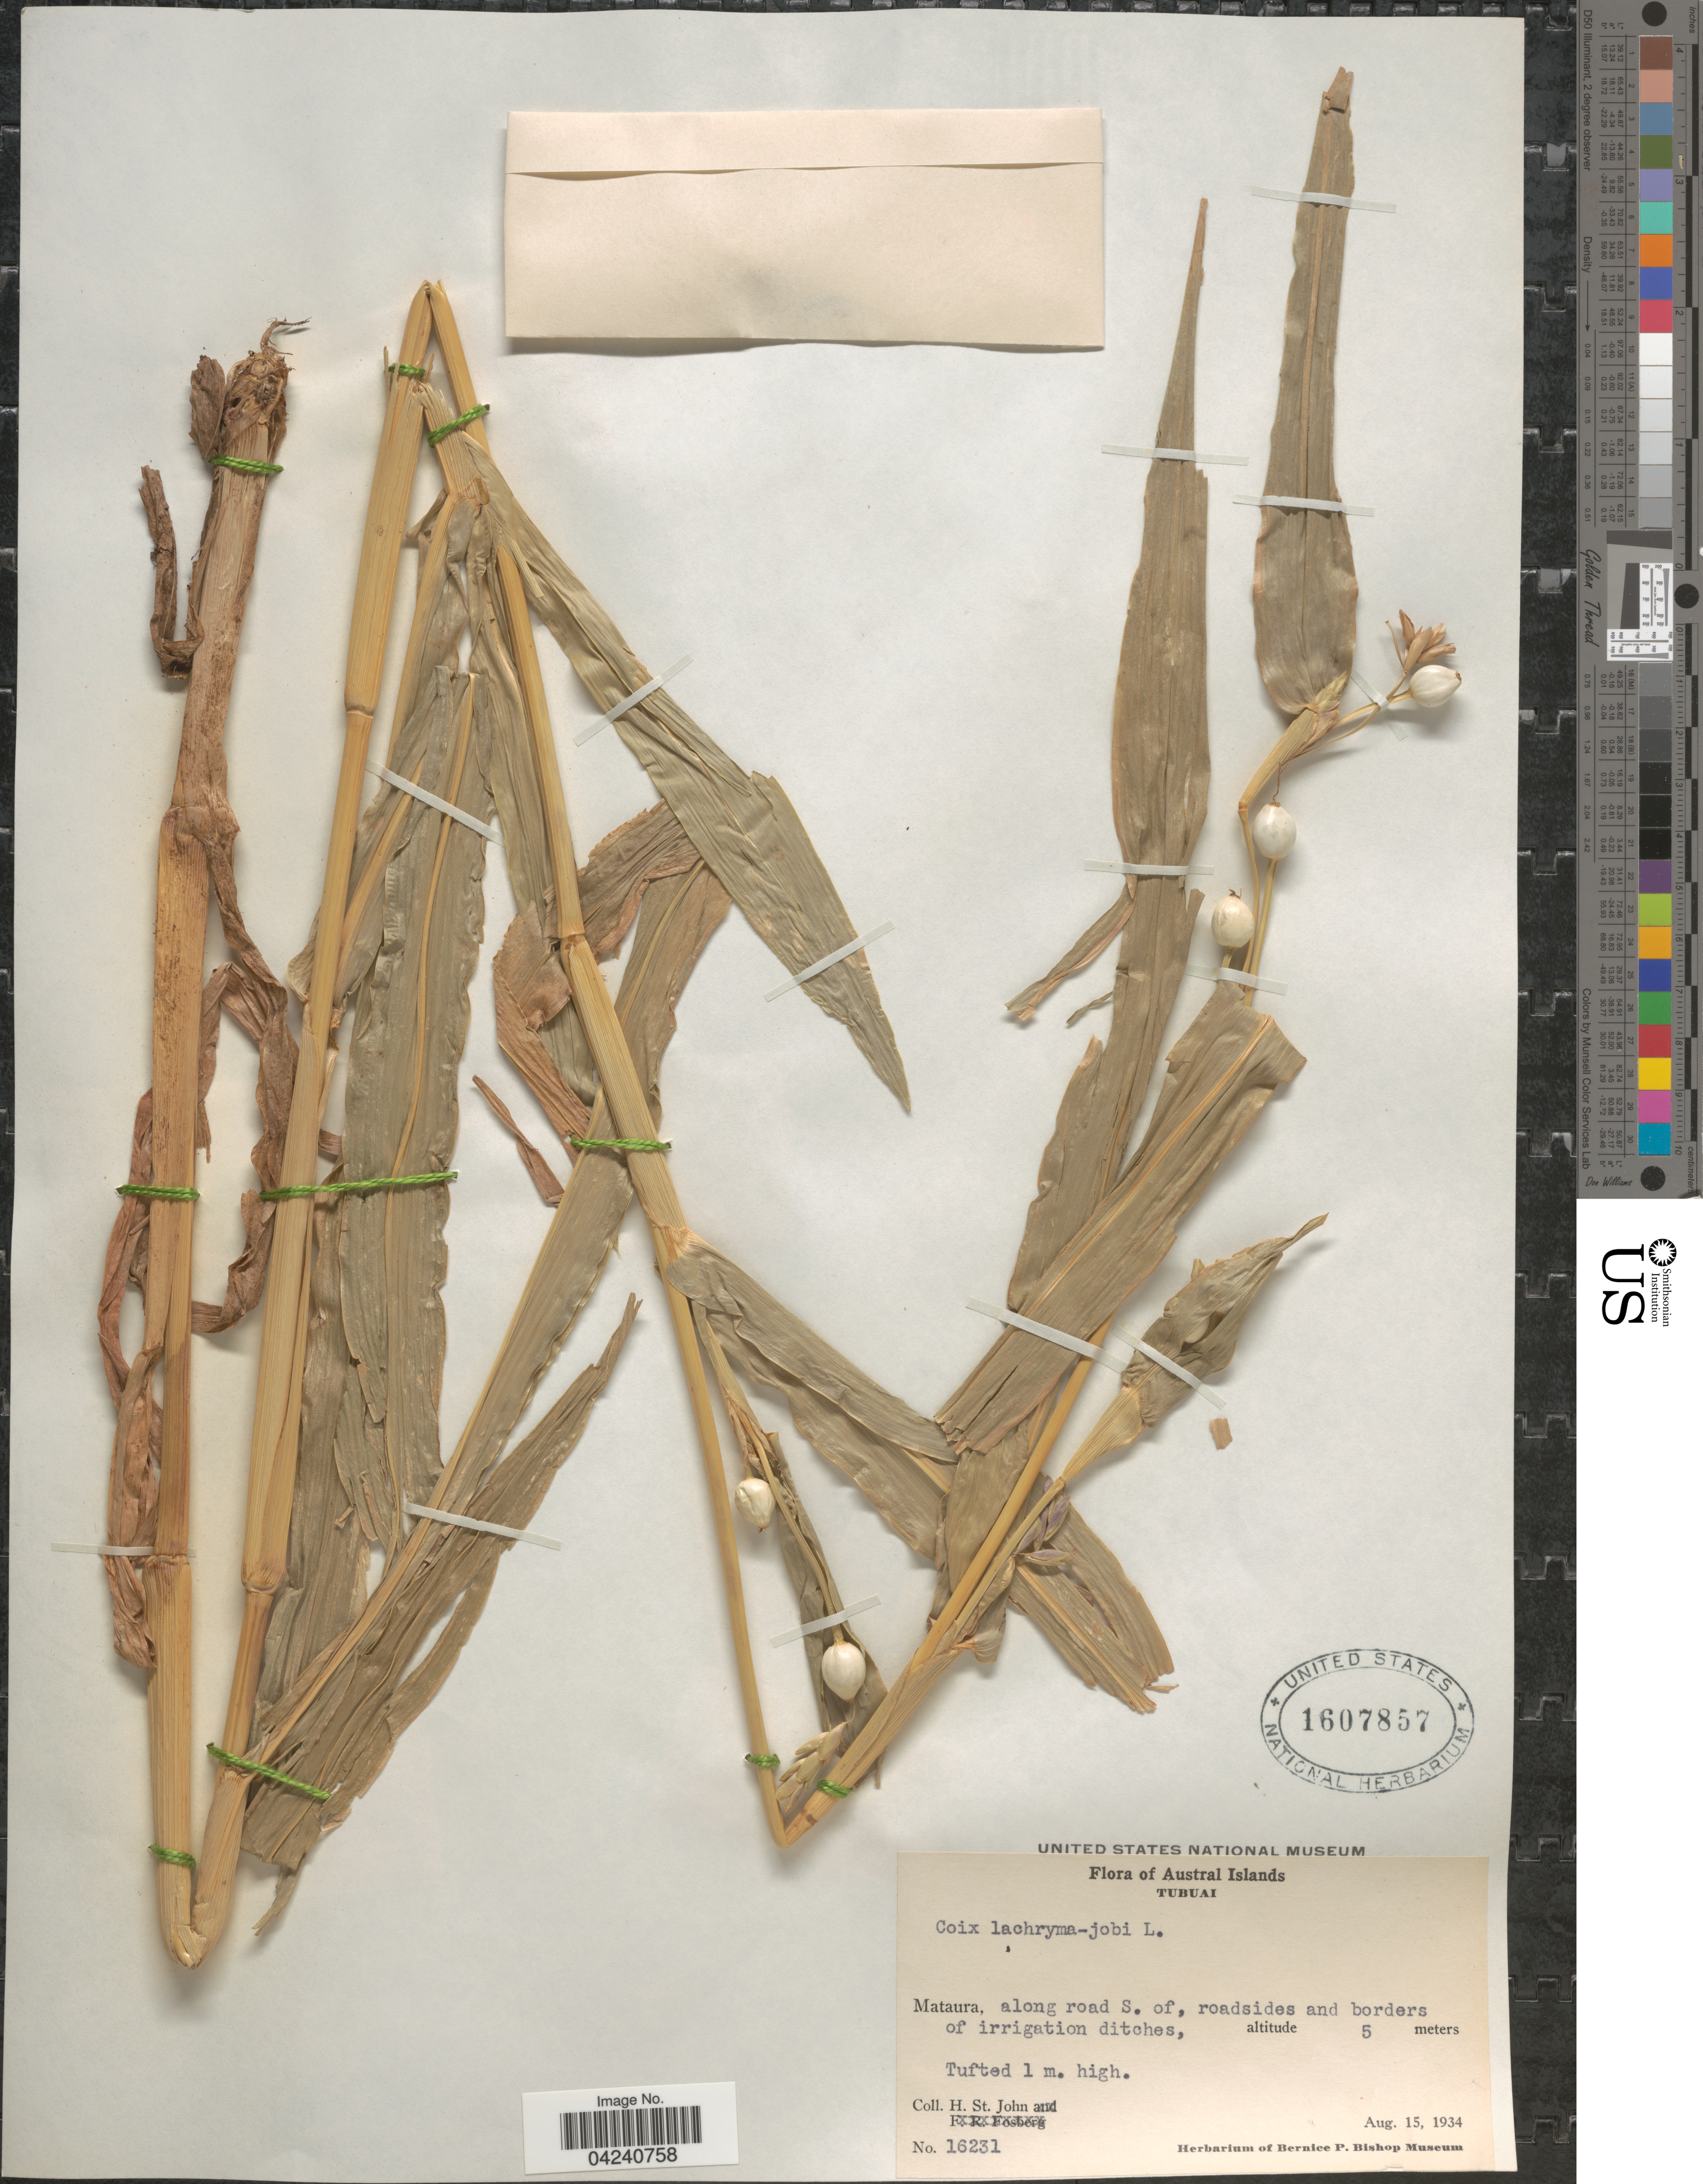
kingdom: Plantae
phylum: Tracheophyta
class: Liliopsida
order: Poales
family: Poaceae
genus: Coix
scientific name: Coix lacryma-jobi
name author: L.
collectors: H. St. John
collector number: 16231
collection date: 1934-08-15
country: French Polynesia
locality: Austral Islands. Tubuai. Mataura, along road S. of.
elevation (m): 5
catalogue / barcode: US 1607857